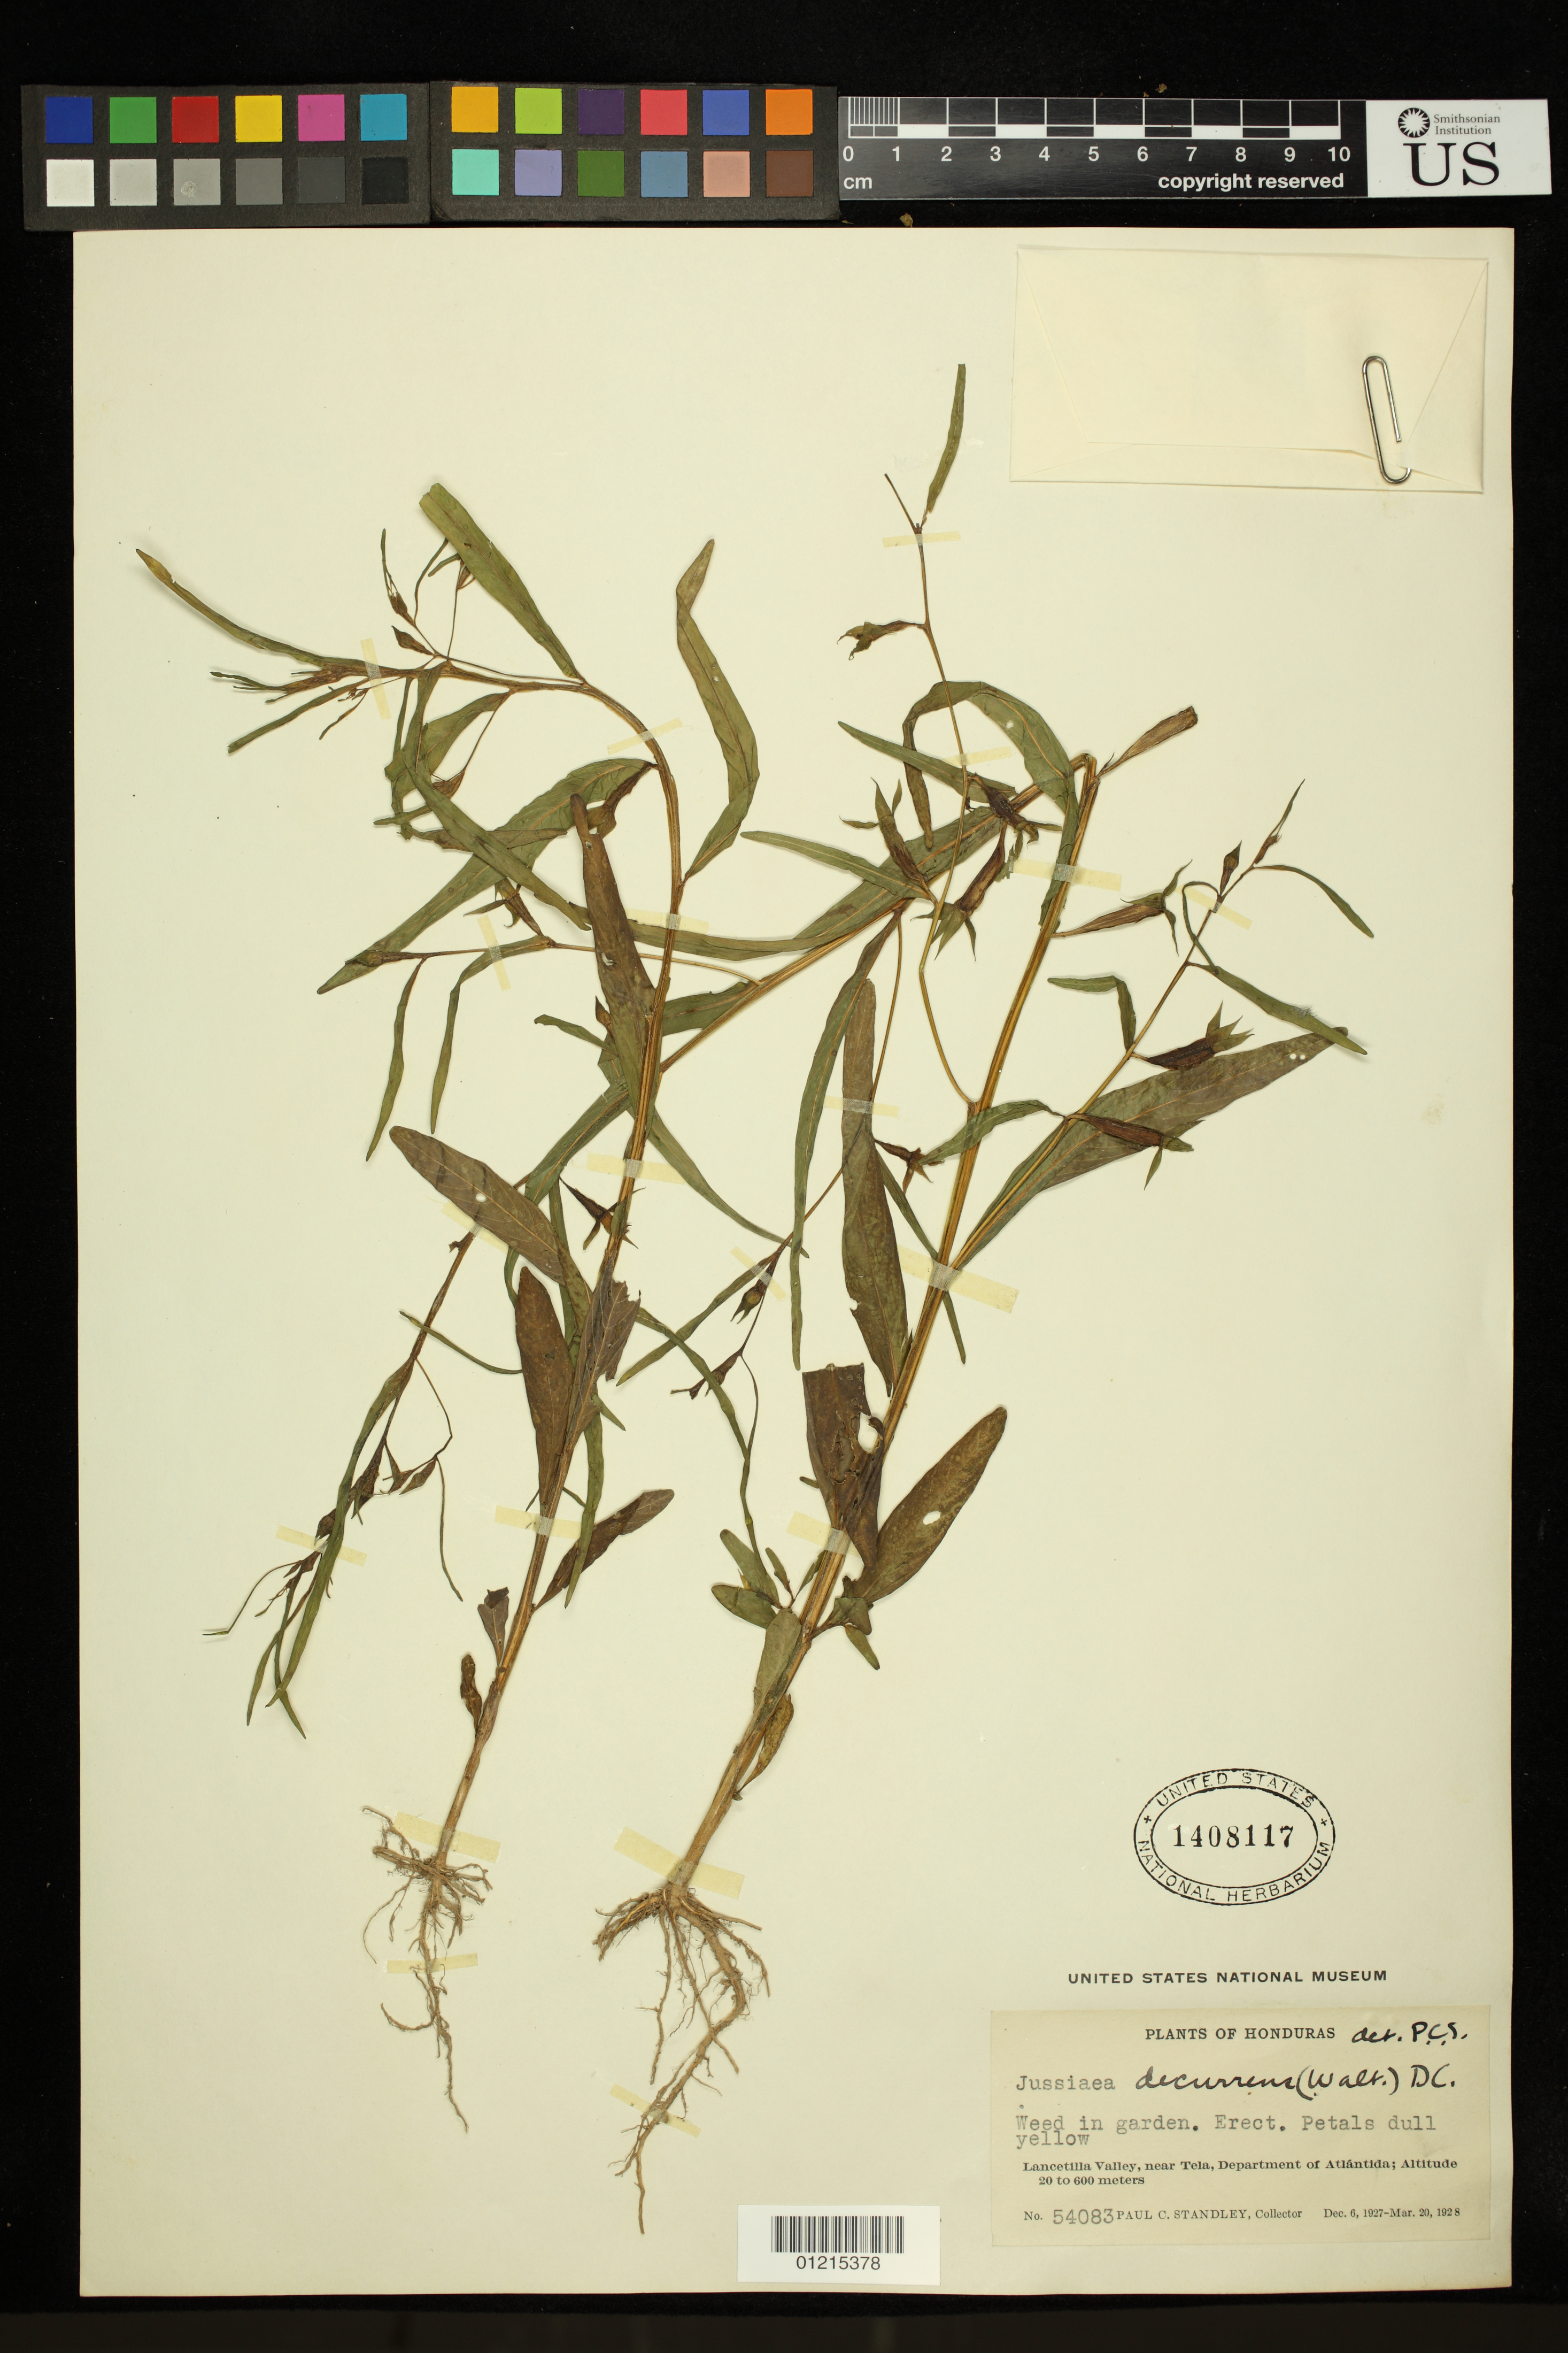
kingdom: Plantae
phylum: Tracheophyta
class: Magnoliopsida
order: Myrtales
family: Onagraceae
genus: Ludwigia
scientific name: Ludwigia decurrens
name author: Walter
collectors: P. C. Standley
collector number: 54083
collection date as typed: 06 Dec 1927 to 20 Mar 1928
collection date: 1927-12-06/1928-03-20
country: Honduras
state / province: Atlántida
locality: Lancetilla Valley, near Tela.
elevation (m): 20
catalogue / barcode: US 1408117